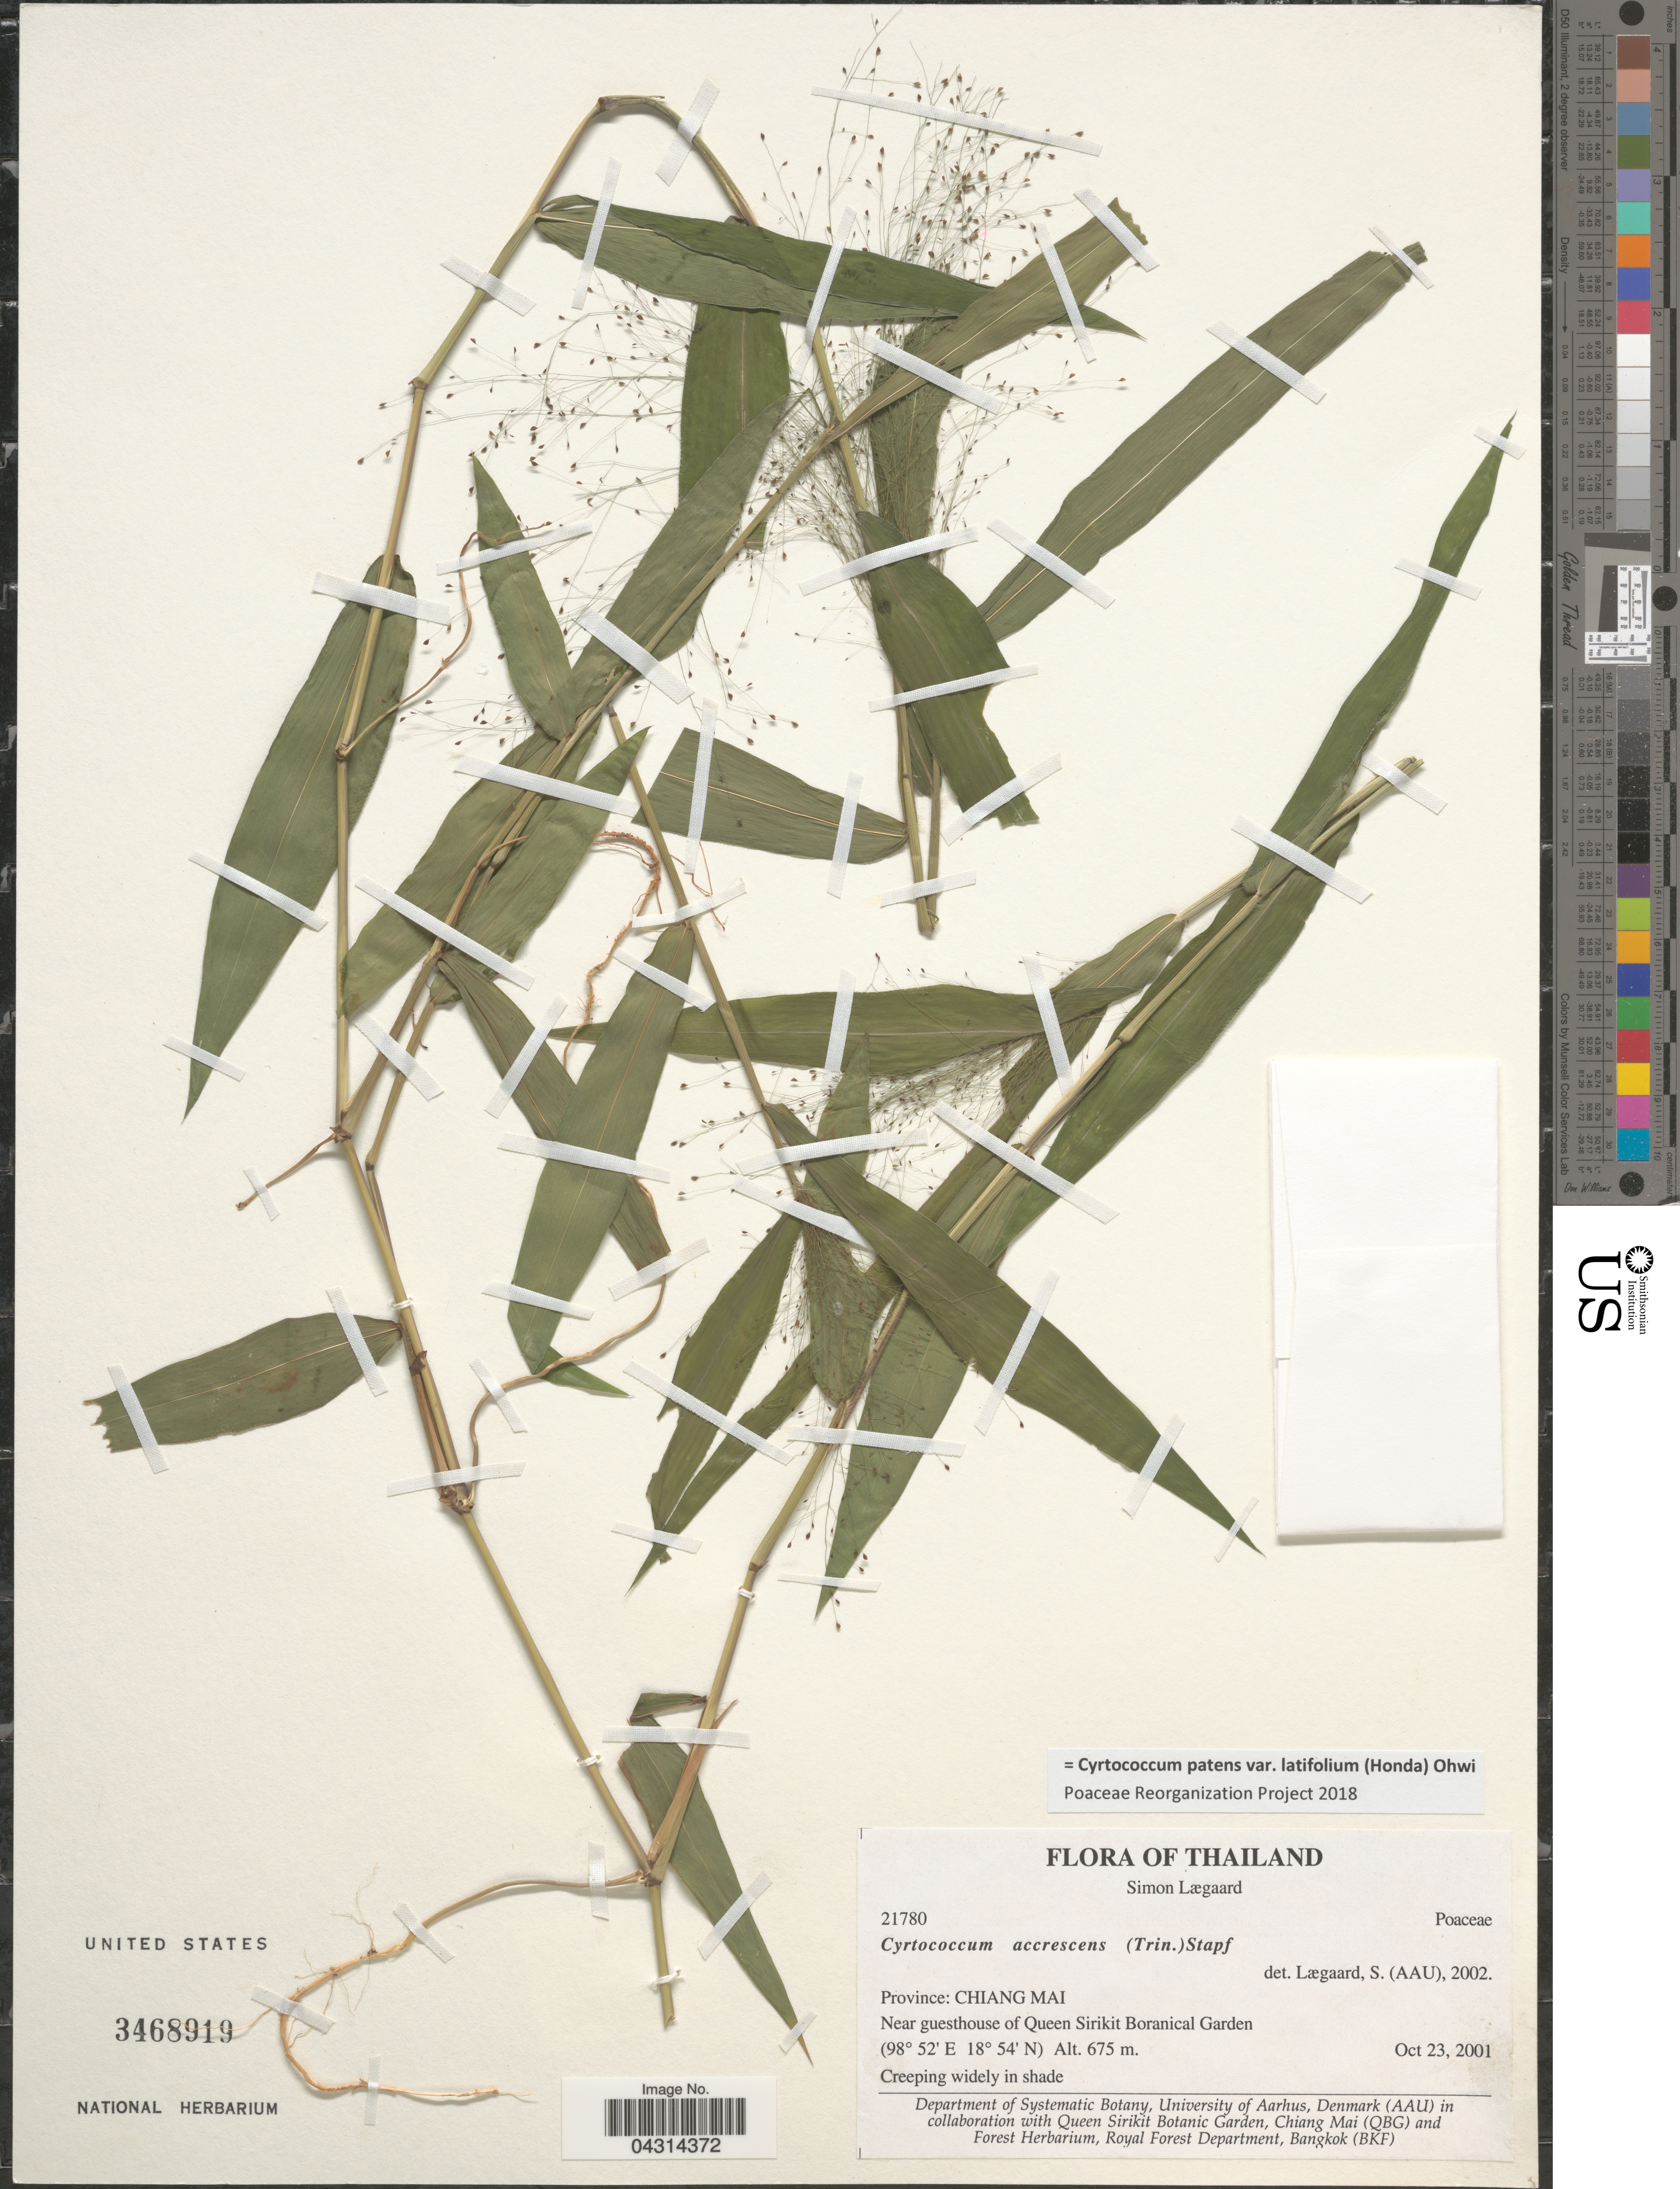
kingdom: Plantae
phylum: Tracheophyta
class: Liliopsida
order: Poales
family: Poaceae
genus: Cyrtococcum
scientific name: Cyrtococcum patens var. latifolium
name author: (Honda) Ohwi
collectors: S. Lægaard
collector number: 21780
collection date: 2001-10-23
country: Thailand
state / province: Chiang Mai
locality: Near guesthouse of Queen Sirikit Boranical Garden.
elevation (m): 675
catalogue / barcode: US 3468919